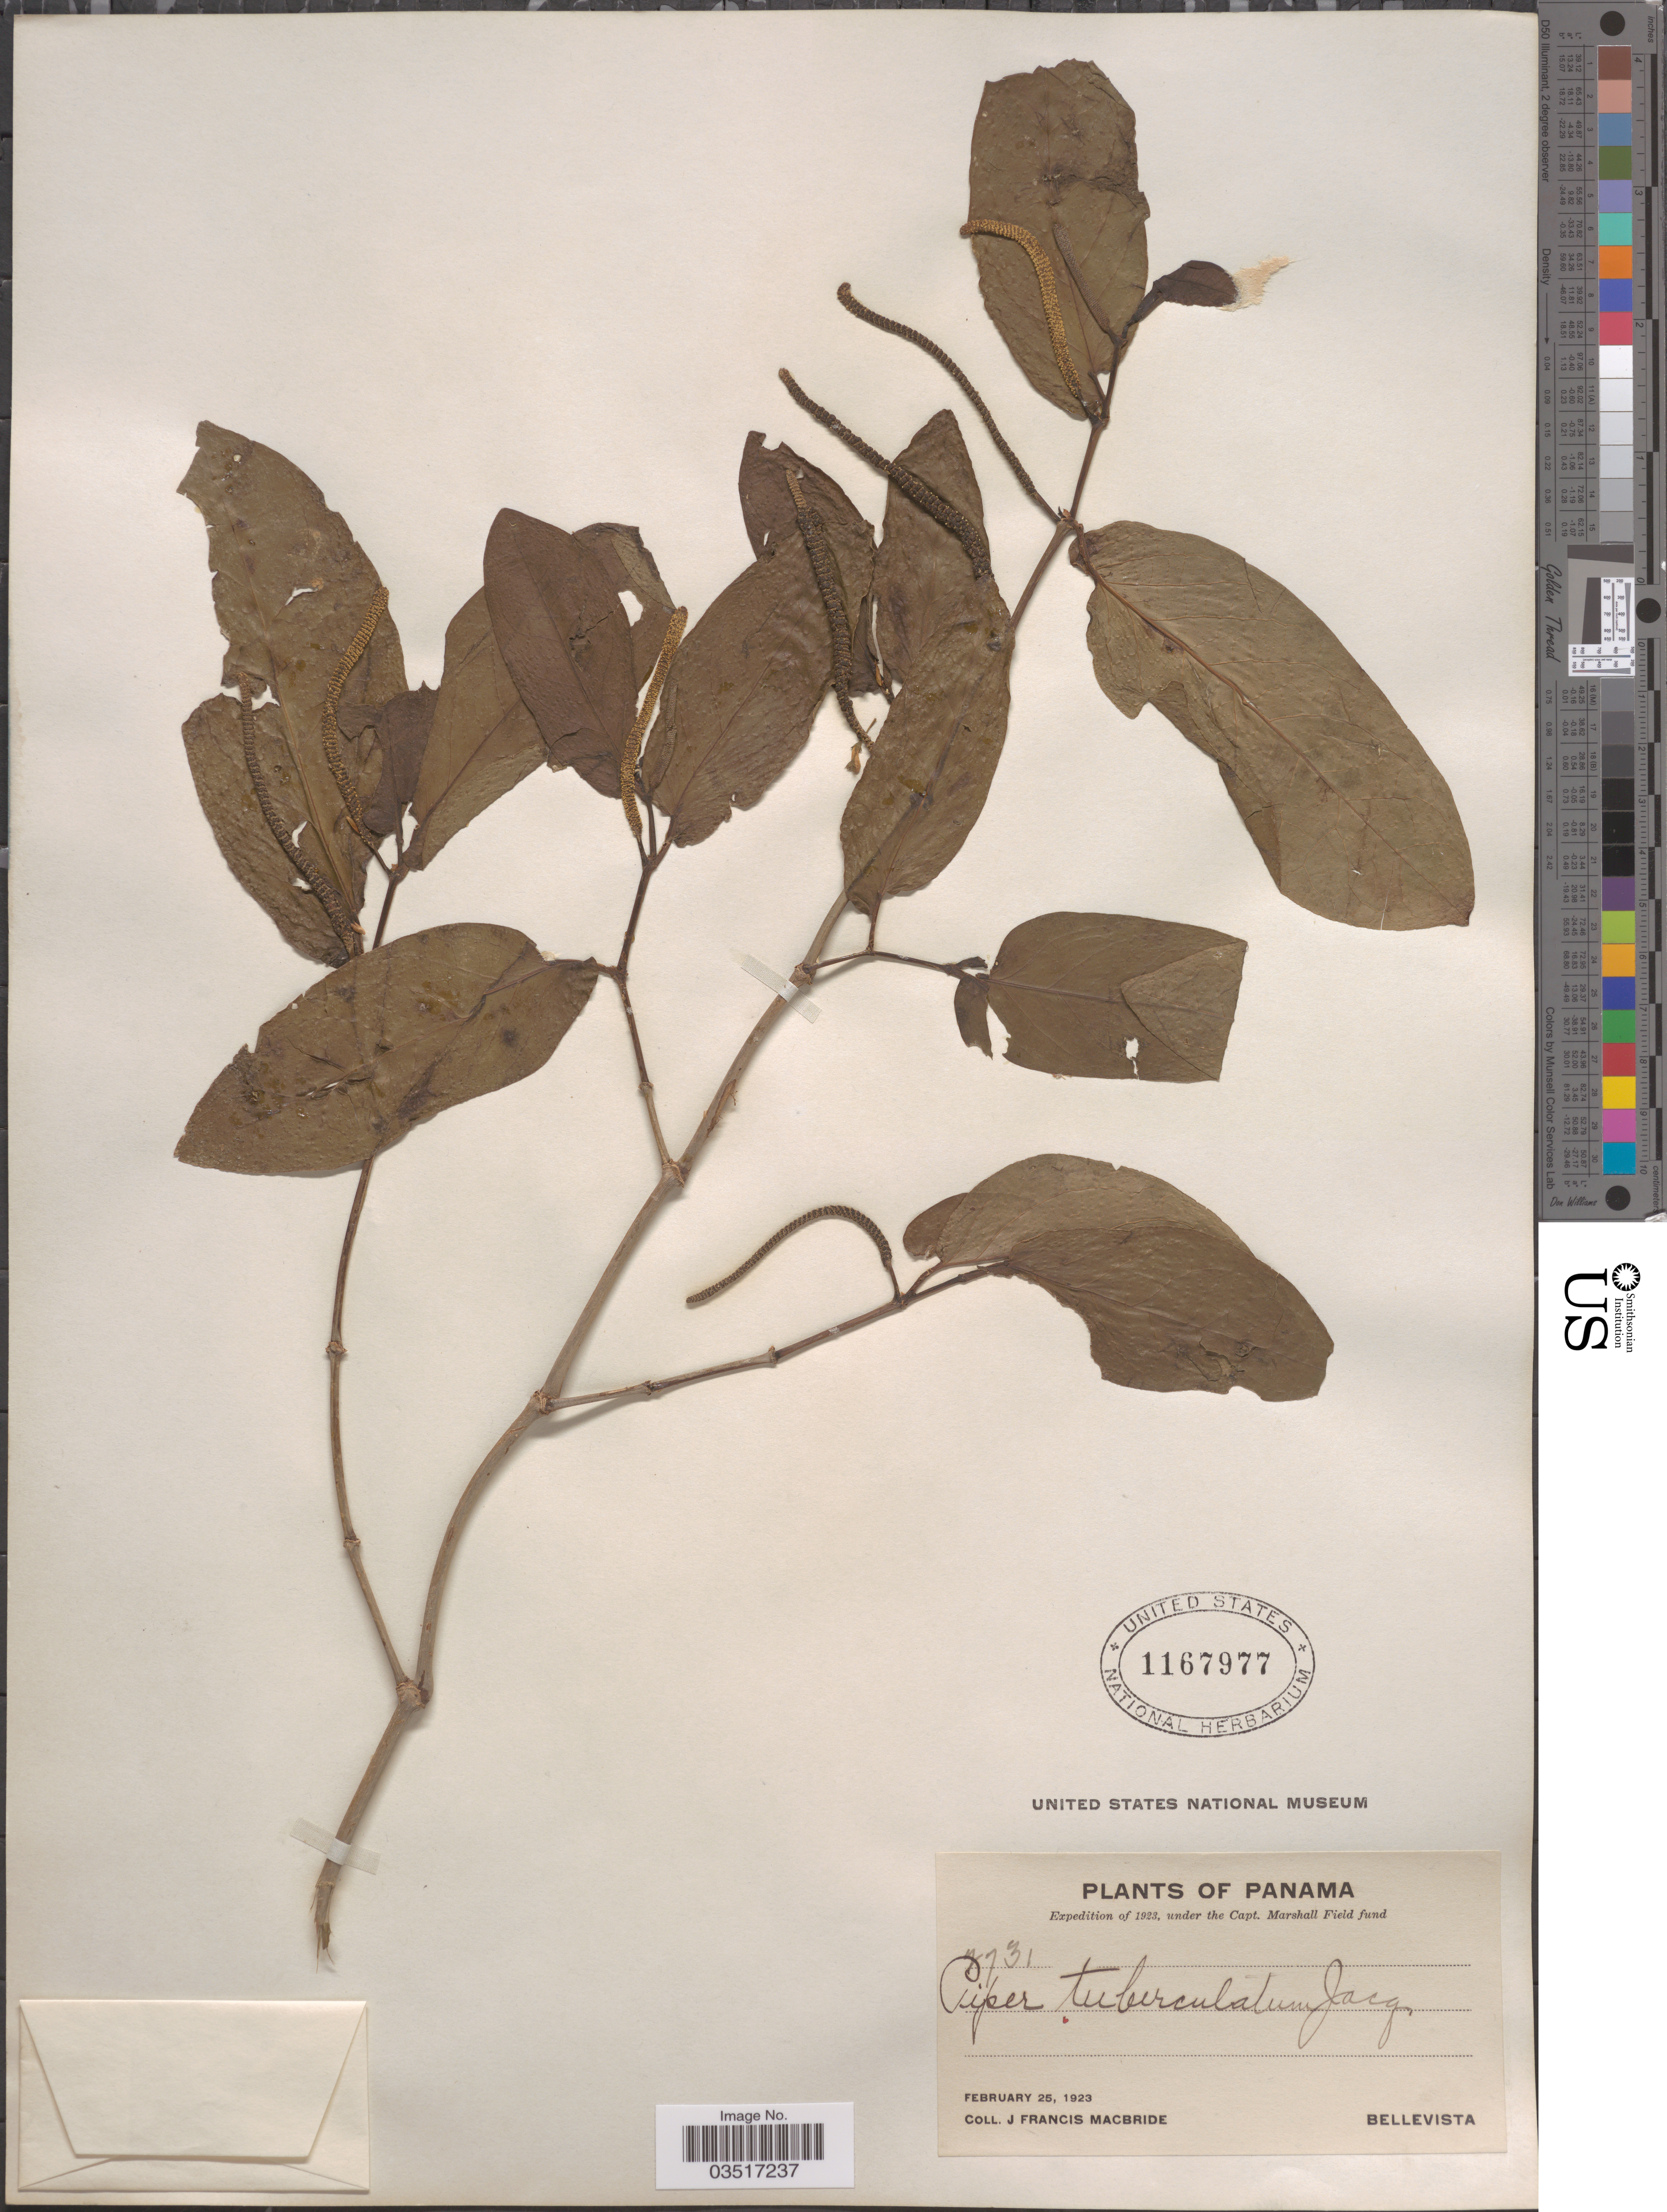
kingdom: Plantae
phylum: Tracheophyta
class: Magnoliopsida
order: Piperales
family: Piperaceae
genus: Piper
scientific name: Piper tuberculatum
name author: Jacq.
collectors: J. F. Macbride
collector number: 2731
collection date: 1923-02-25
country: Panama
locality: Bellevista.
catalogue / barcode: US 1167977